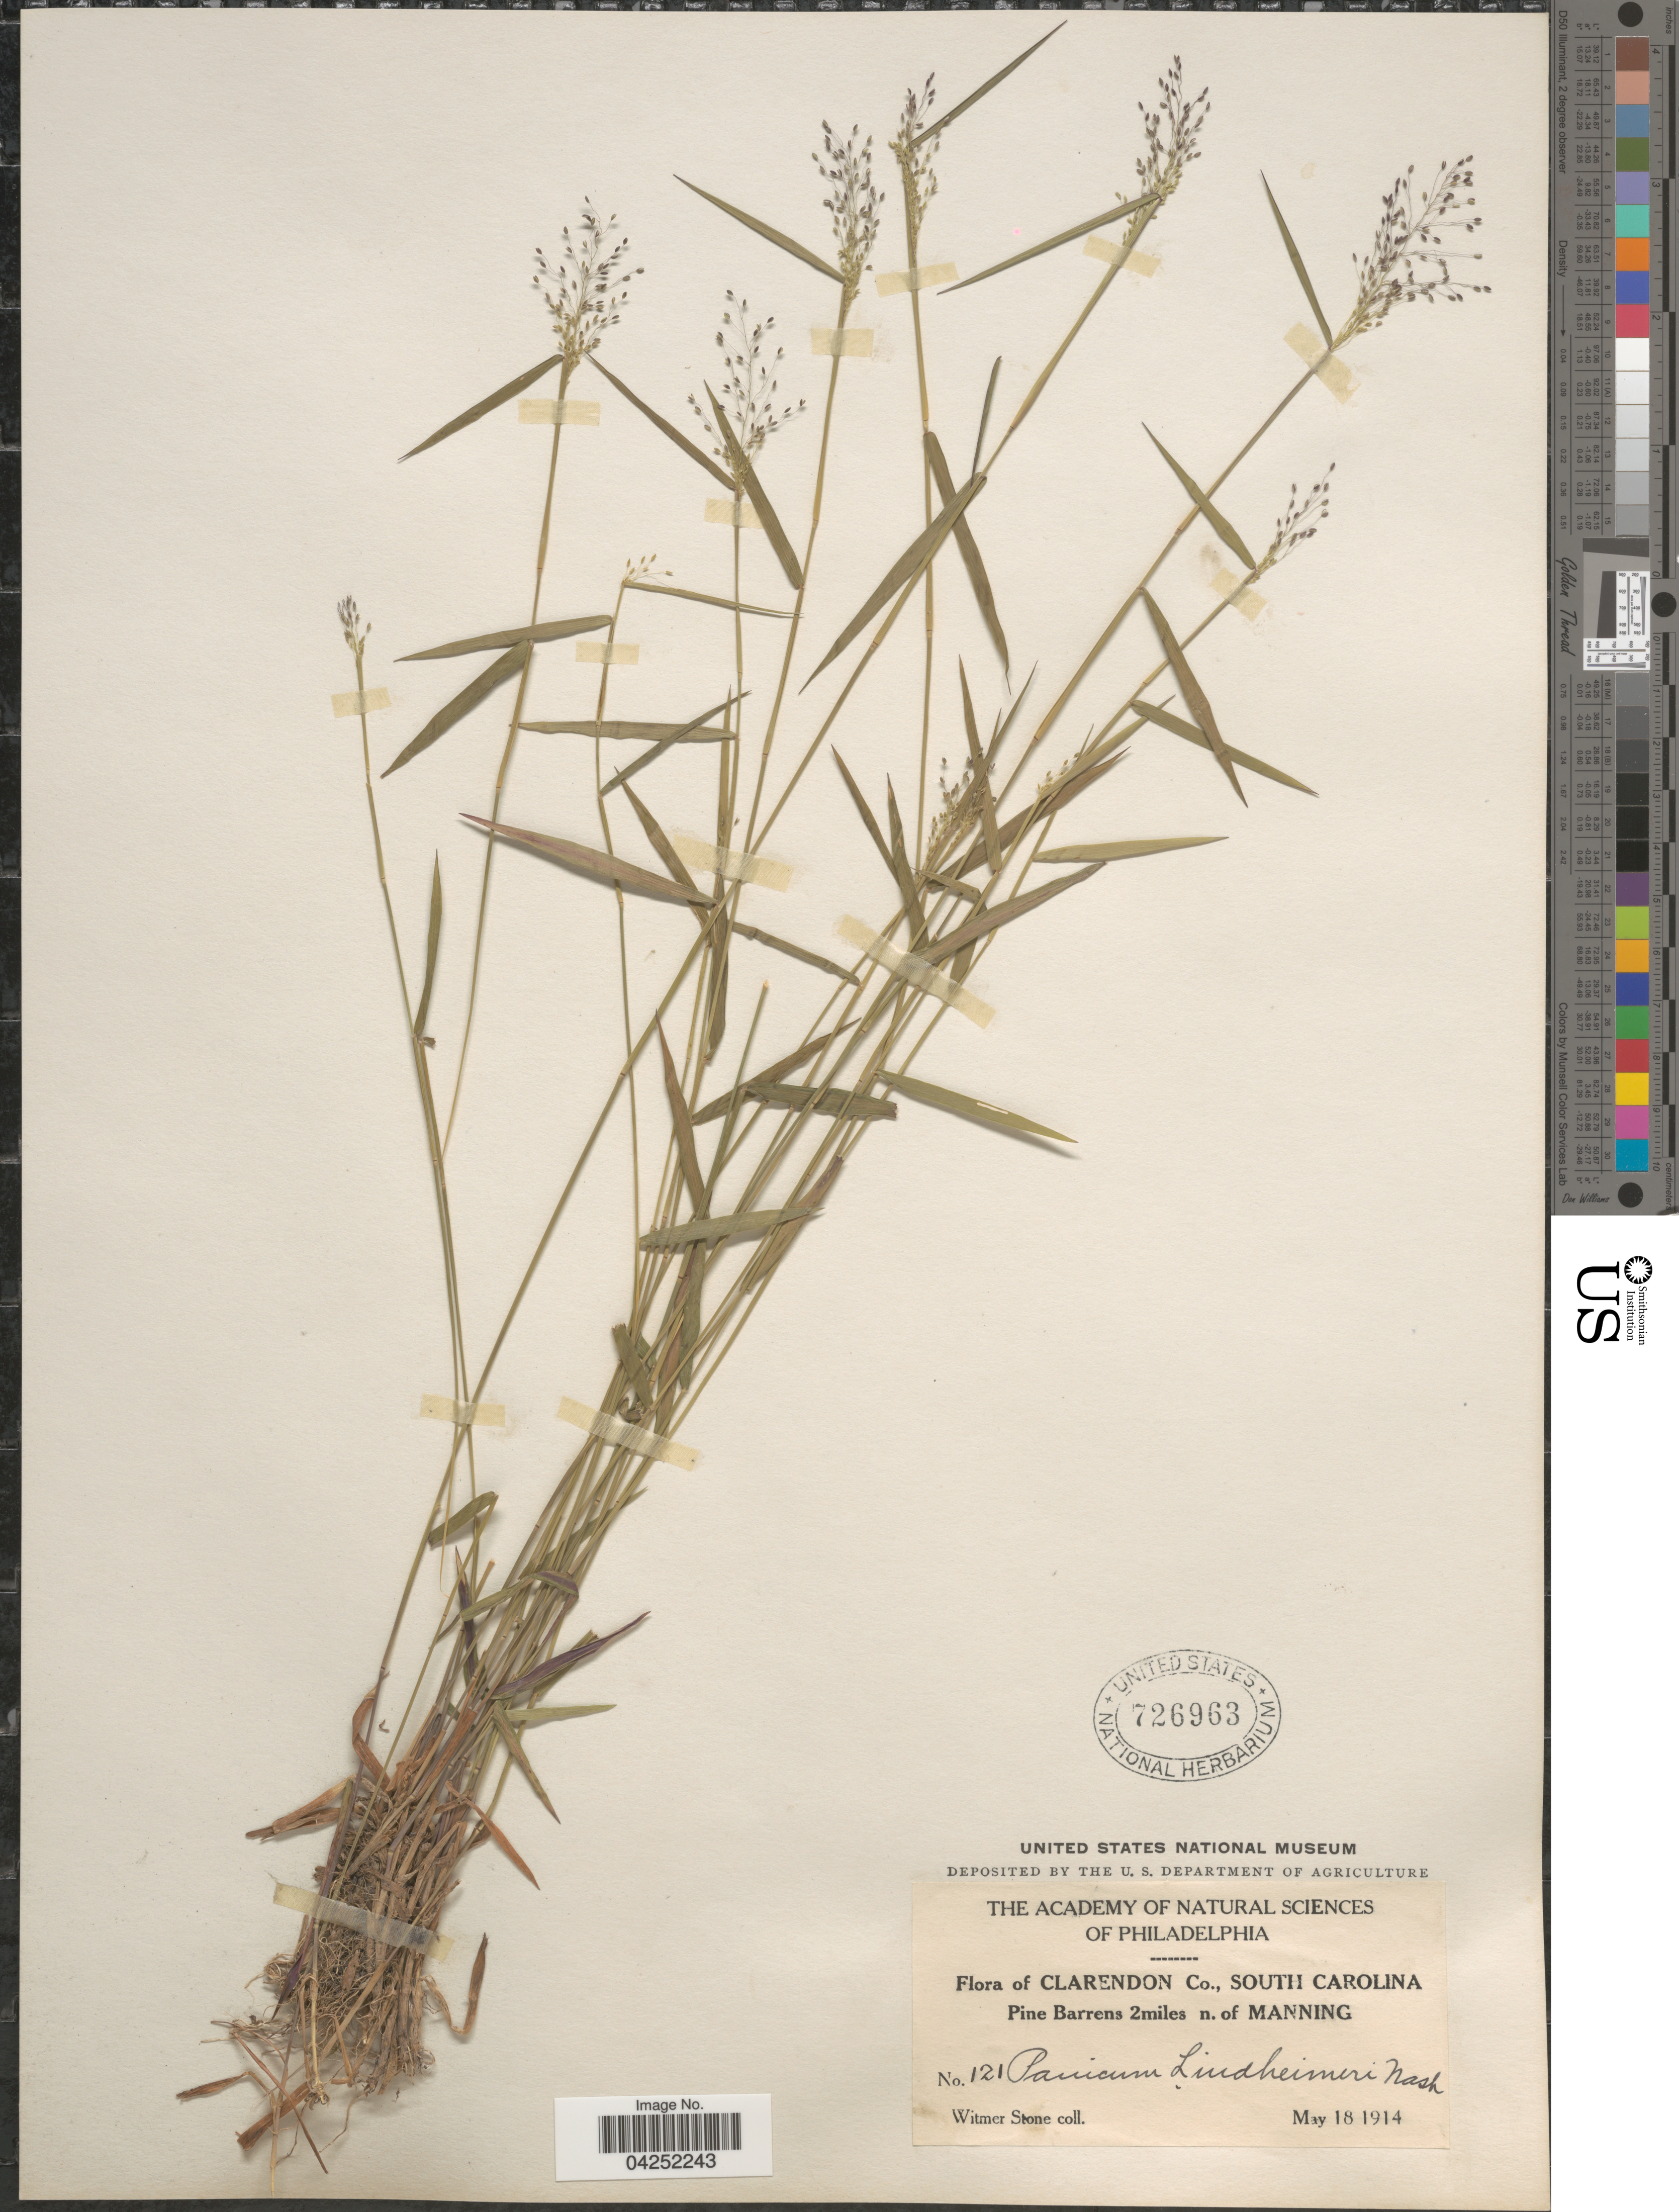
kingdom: Plantae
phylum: Tracheophyta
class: Liliopsida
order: Poales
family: Poaceae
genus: Dichanthelium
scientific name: Dichanthelium acuminatum var. lindheimeri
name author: (Nash) Gould & C.A. Clark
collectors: W. Stone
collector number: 121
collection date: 1914-05-18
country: United States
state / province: South Carolina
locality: Clarendon Co., Pine Barrens 2miles n. of Manning.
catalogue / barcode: US 726963